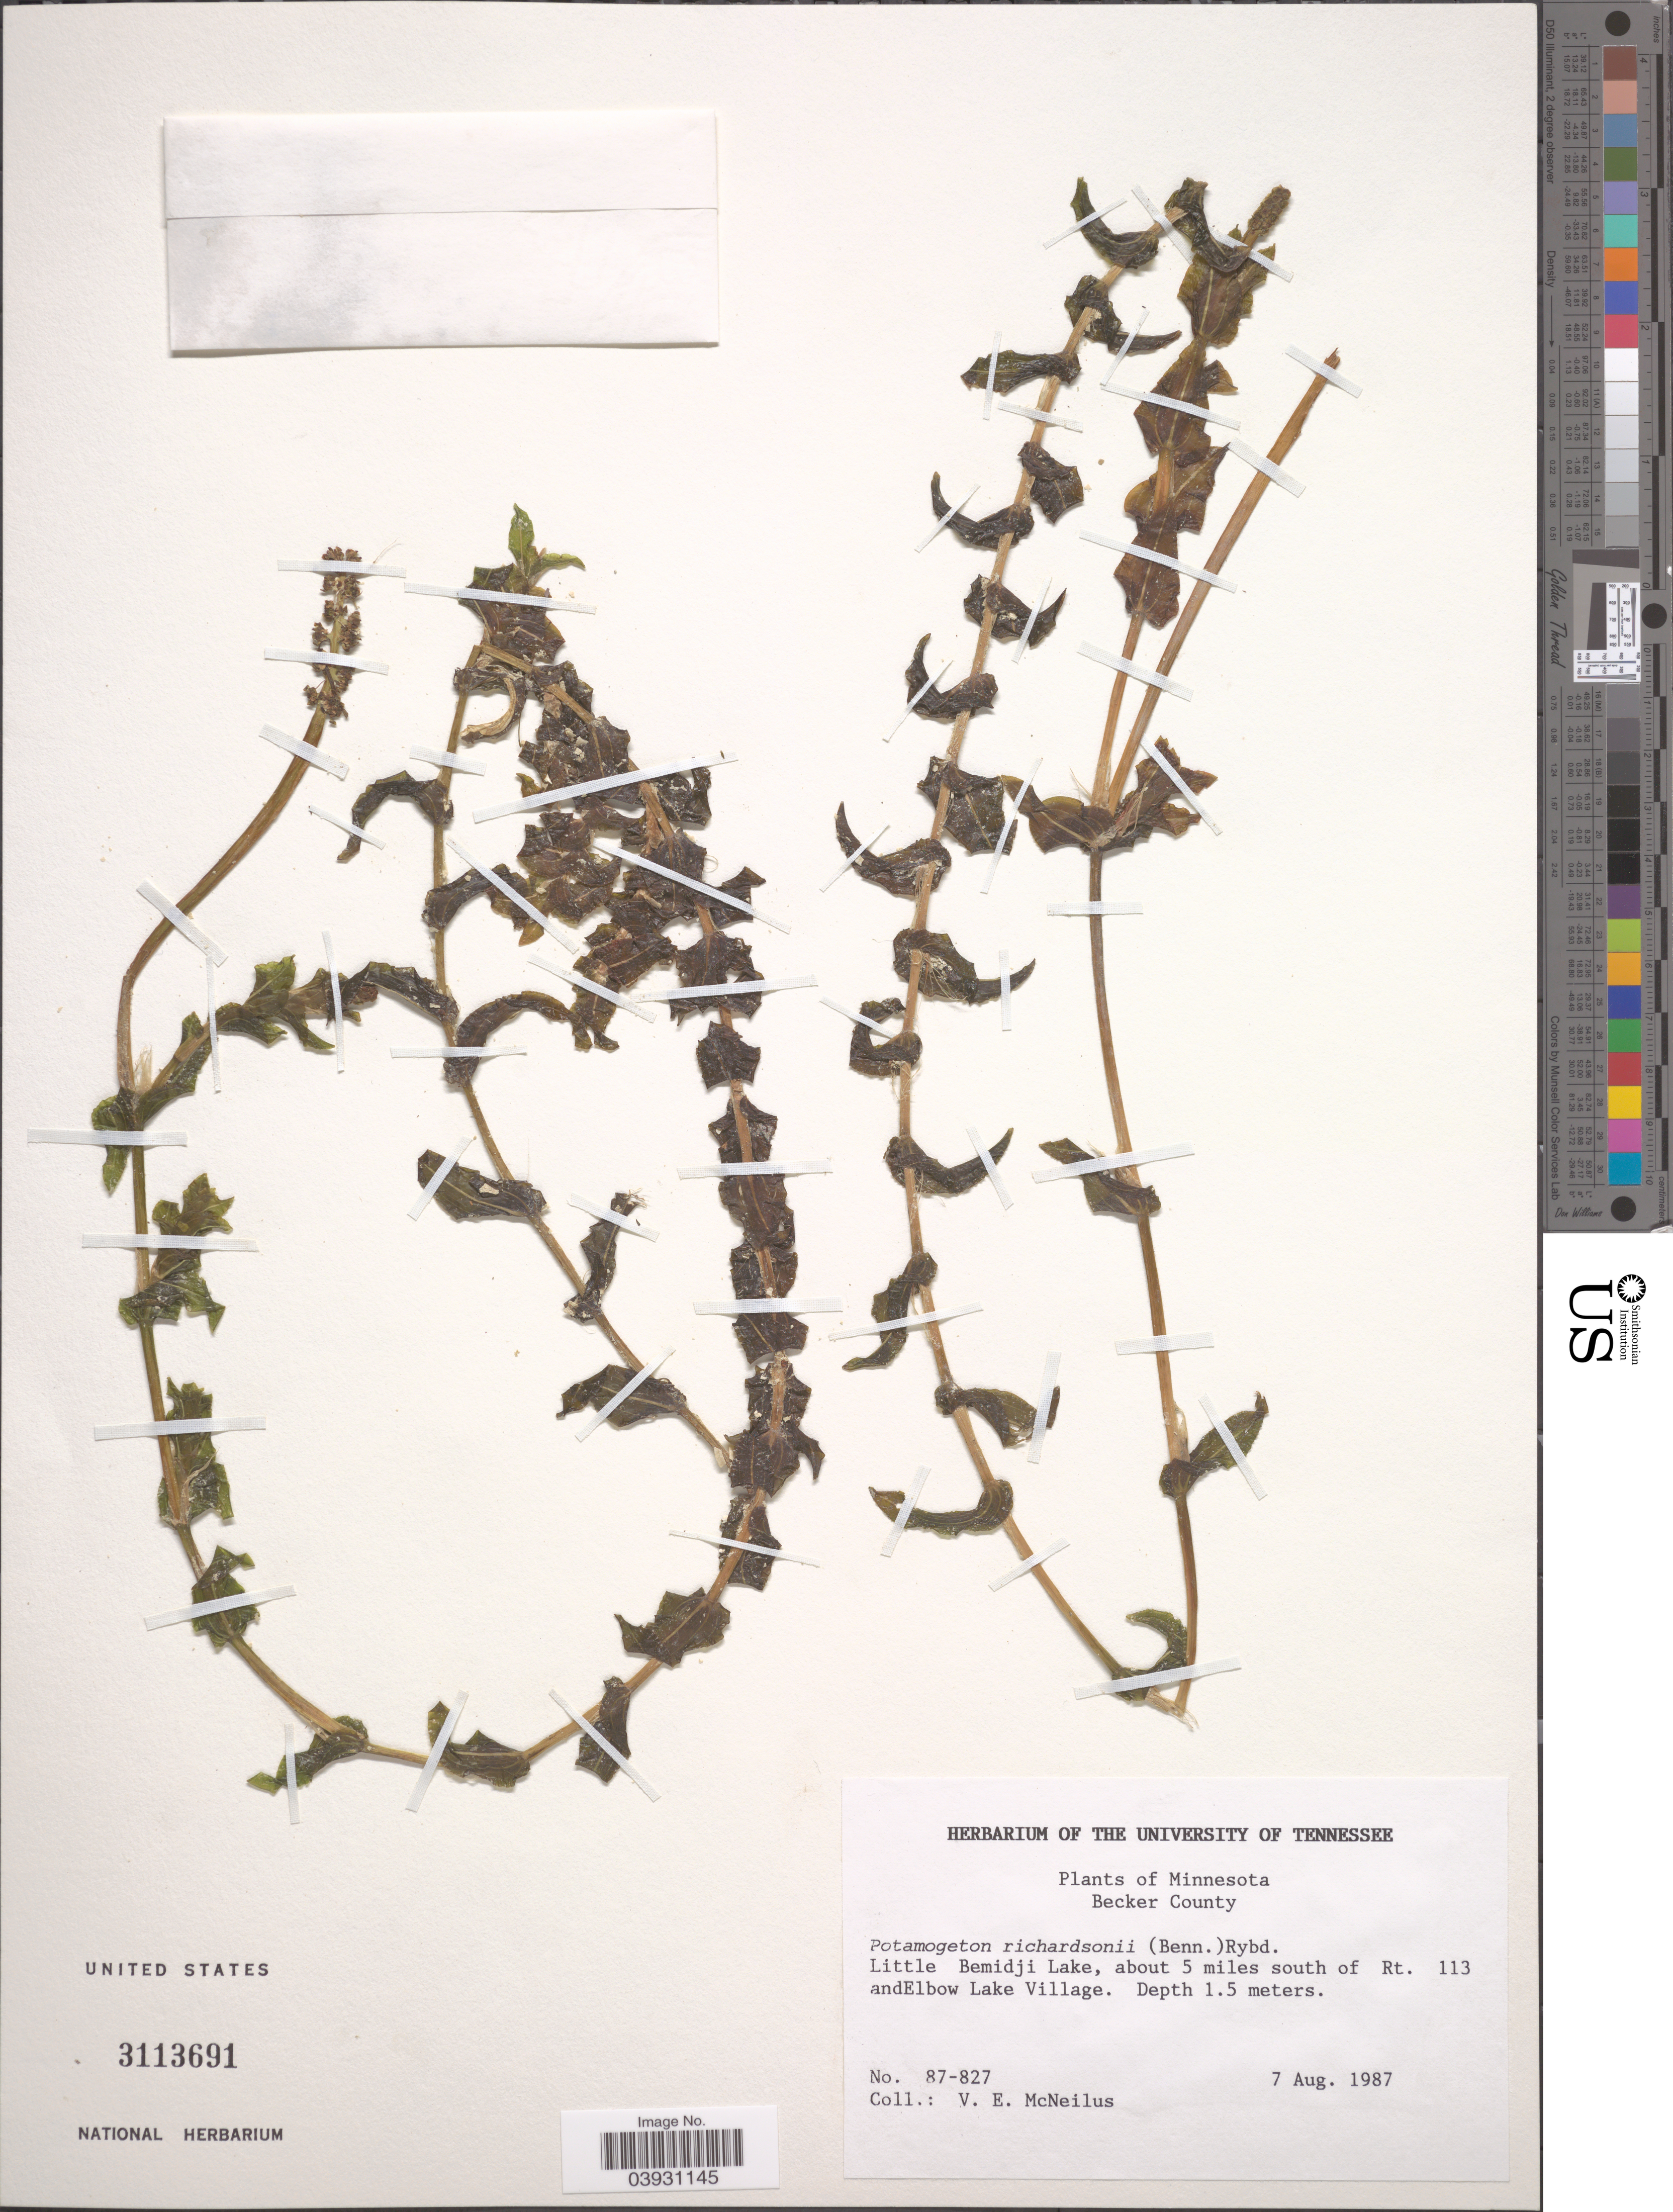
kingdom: Plantae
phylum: Tracheophyta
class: Liliopsida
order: Alismatales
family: Potamogetonaceae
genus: Potamogeton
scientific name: Potamogeton richardsonii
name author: (A.W. Benn.) Rydb.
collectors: V. Mcneilus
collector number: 87-827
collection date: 1987-08-07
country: United States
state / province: Minnesota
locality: Becker County. Little Bemidji Lake, about 5 miles south of Rt. 113 andElbow Lake Village.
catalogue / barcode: US 3113691